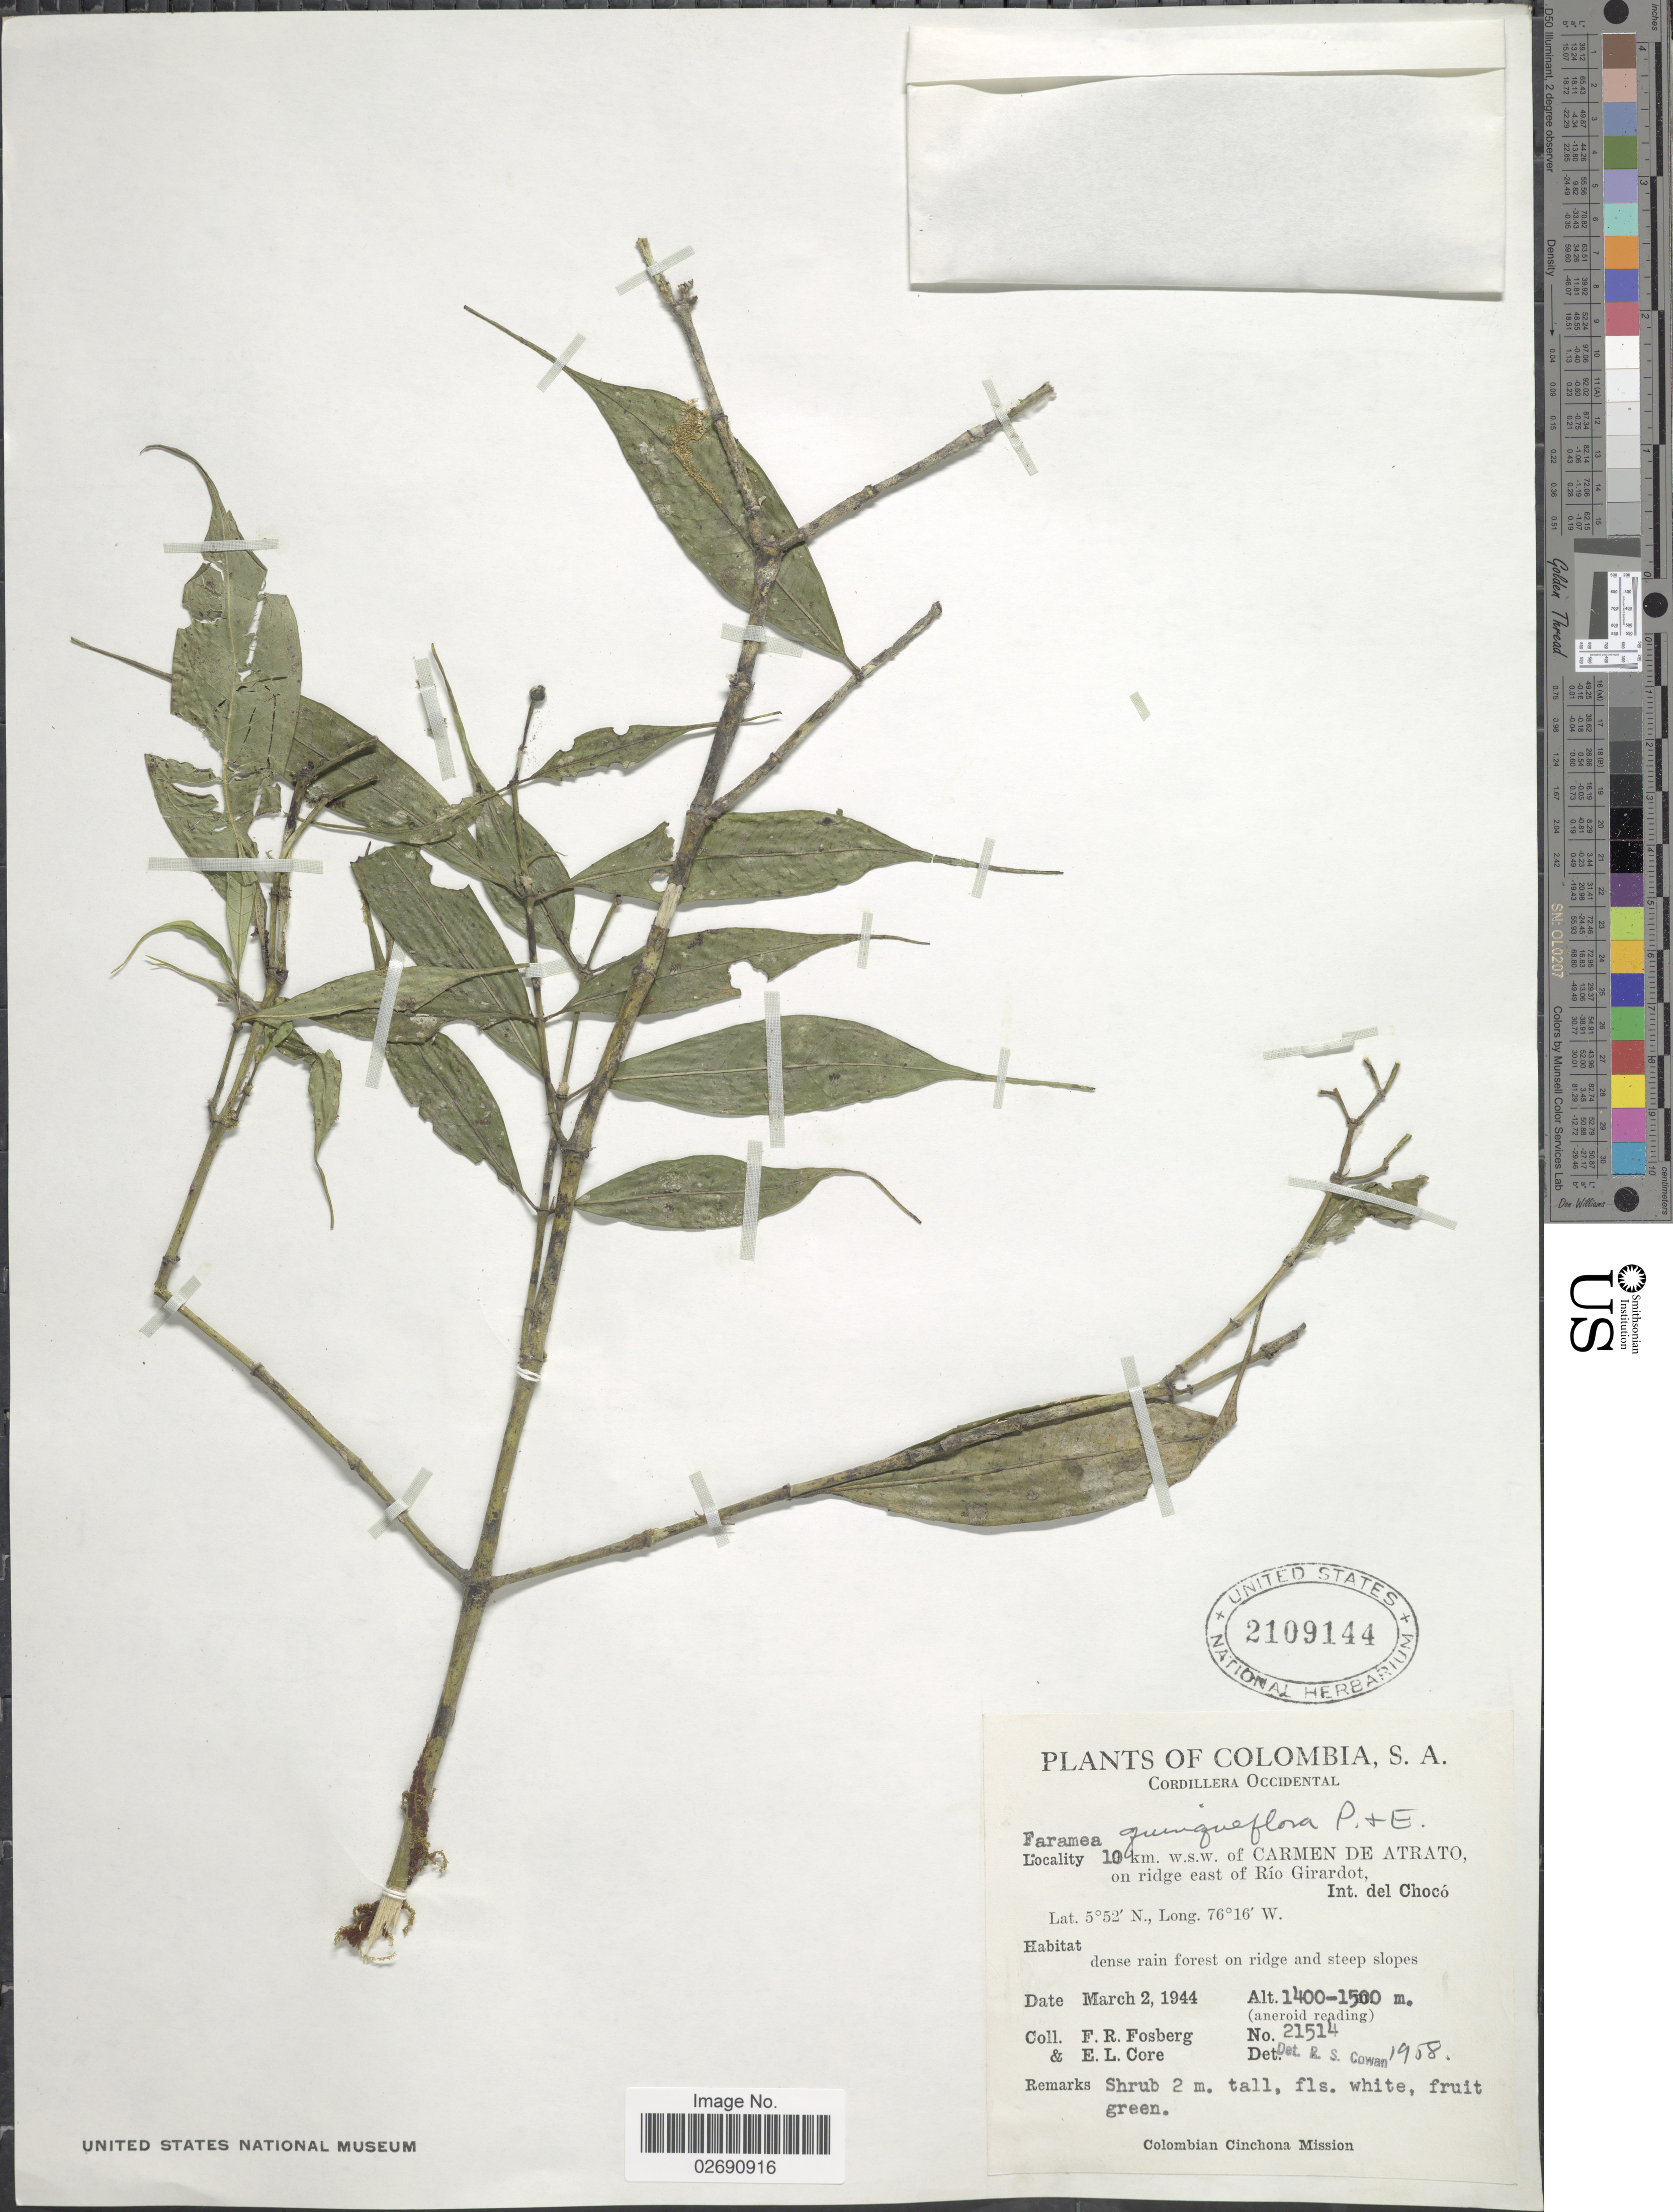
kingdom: Plantae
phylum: Tracheophyta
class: Magnoliopsida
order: Gentianales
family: Rubiaceae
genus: Faramea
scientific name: Faramea quinqueflora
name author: Poepp. & Endl.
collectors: F. R. Fosberg & E. L. Core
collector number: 21514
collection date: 1944-03-02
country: Colombia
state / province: Chocó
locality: Cordillera Occidental. 10 km. w.s.w. of Carmen de Atrato, on ridge east of Rio Girardot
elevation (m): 1400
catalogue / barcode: US 2109144